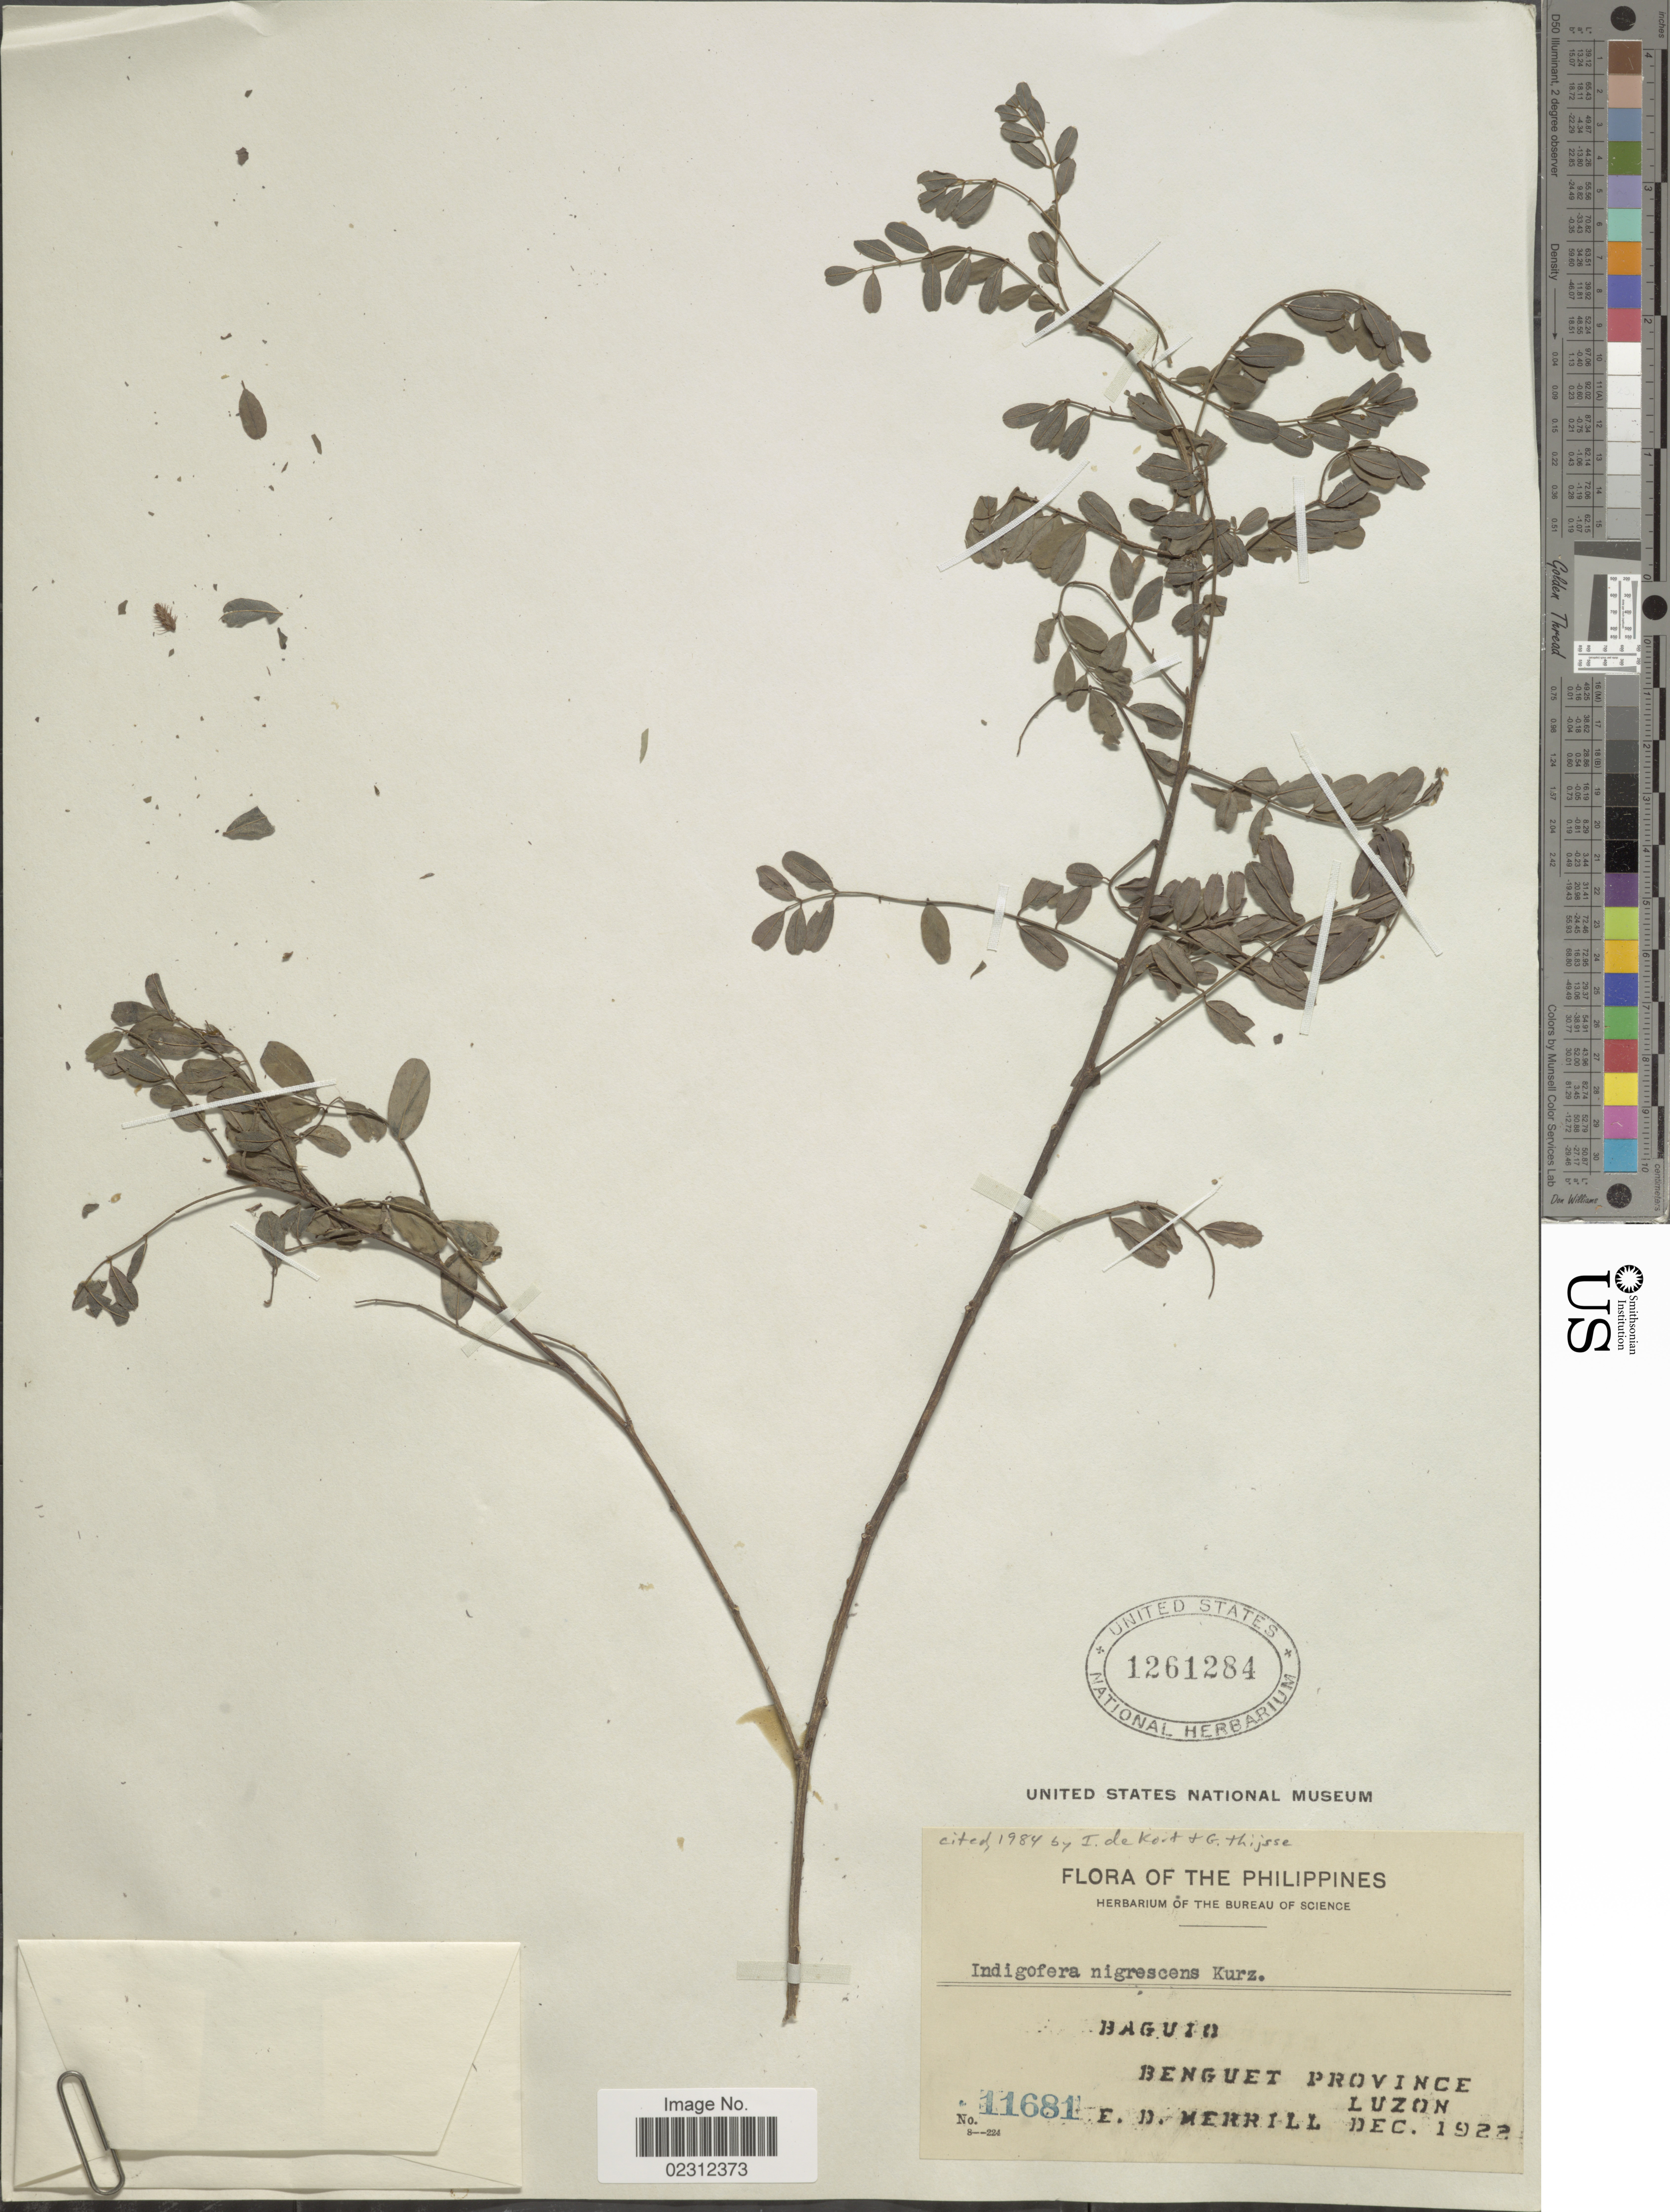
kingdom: Plantae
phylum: Tracheophyta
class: Magnoliopsida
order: Fabales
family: Fabaceae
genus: Indigofera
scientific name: Indigofera nigrescens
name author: Kurz ex King & Prain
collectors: E. D. Merrill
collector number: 11681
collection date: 1922-12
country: Philippines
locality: Baguio, Benguet Province, Luzon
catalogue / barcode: US 1261284